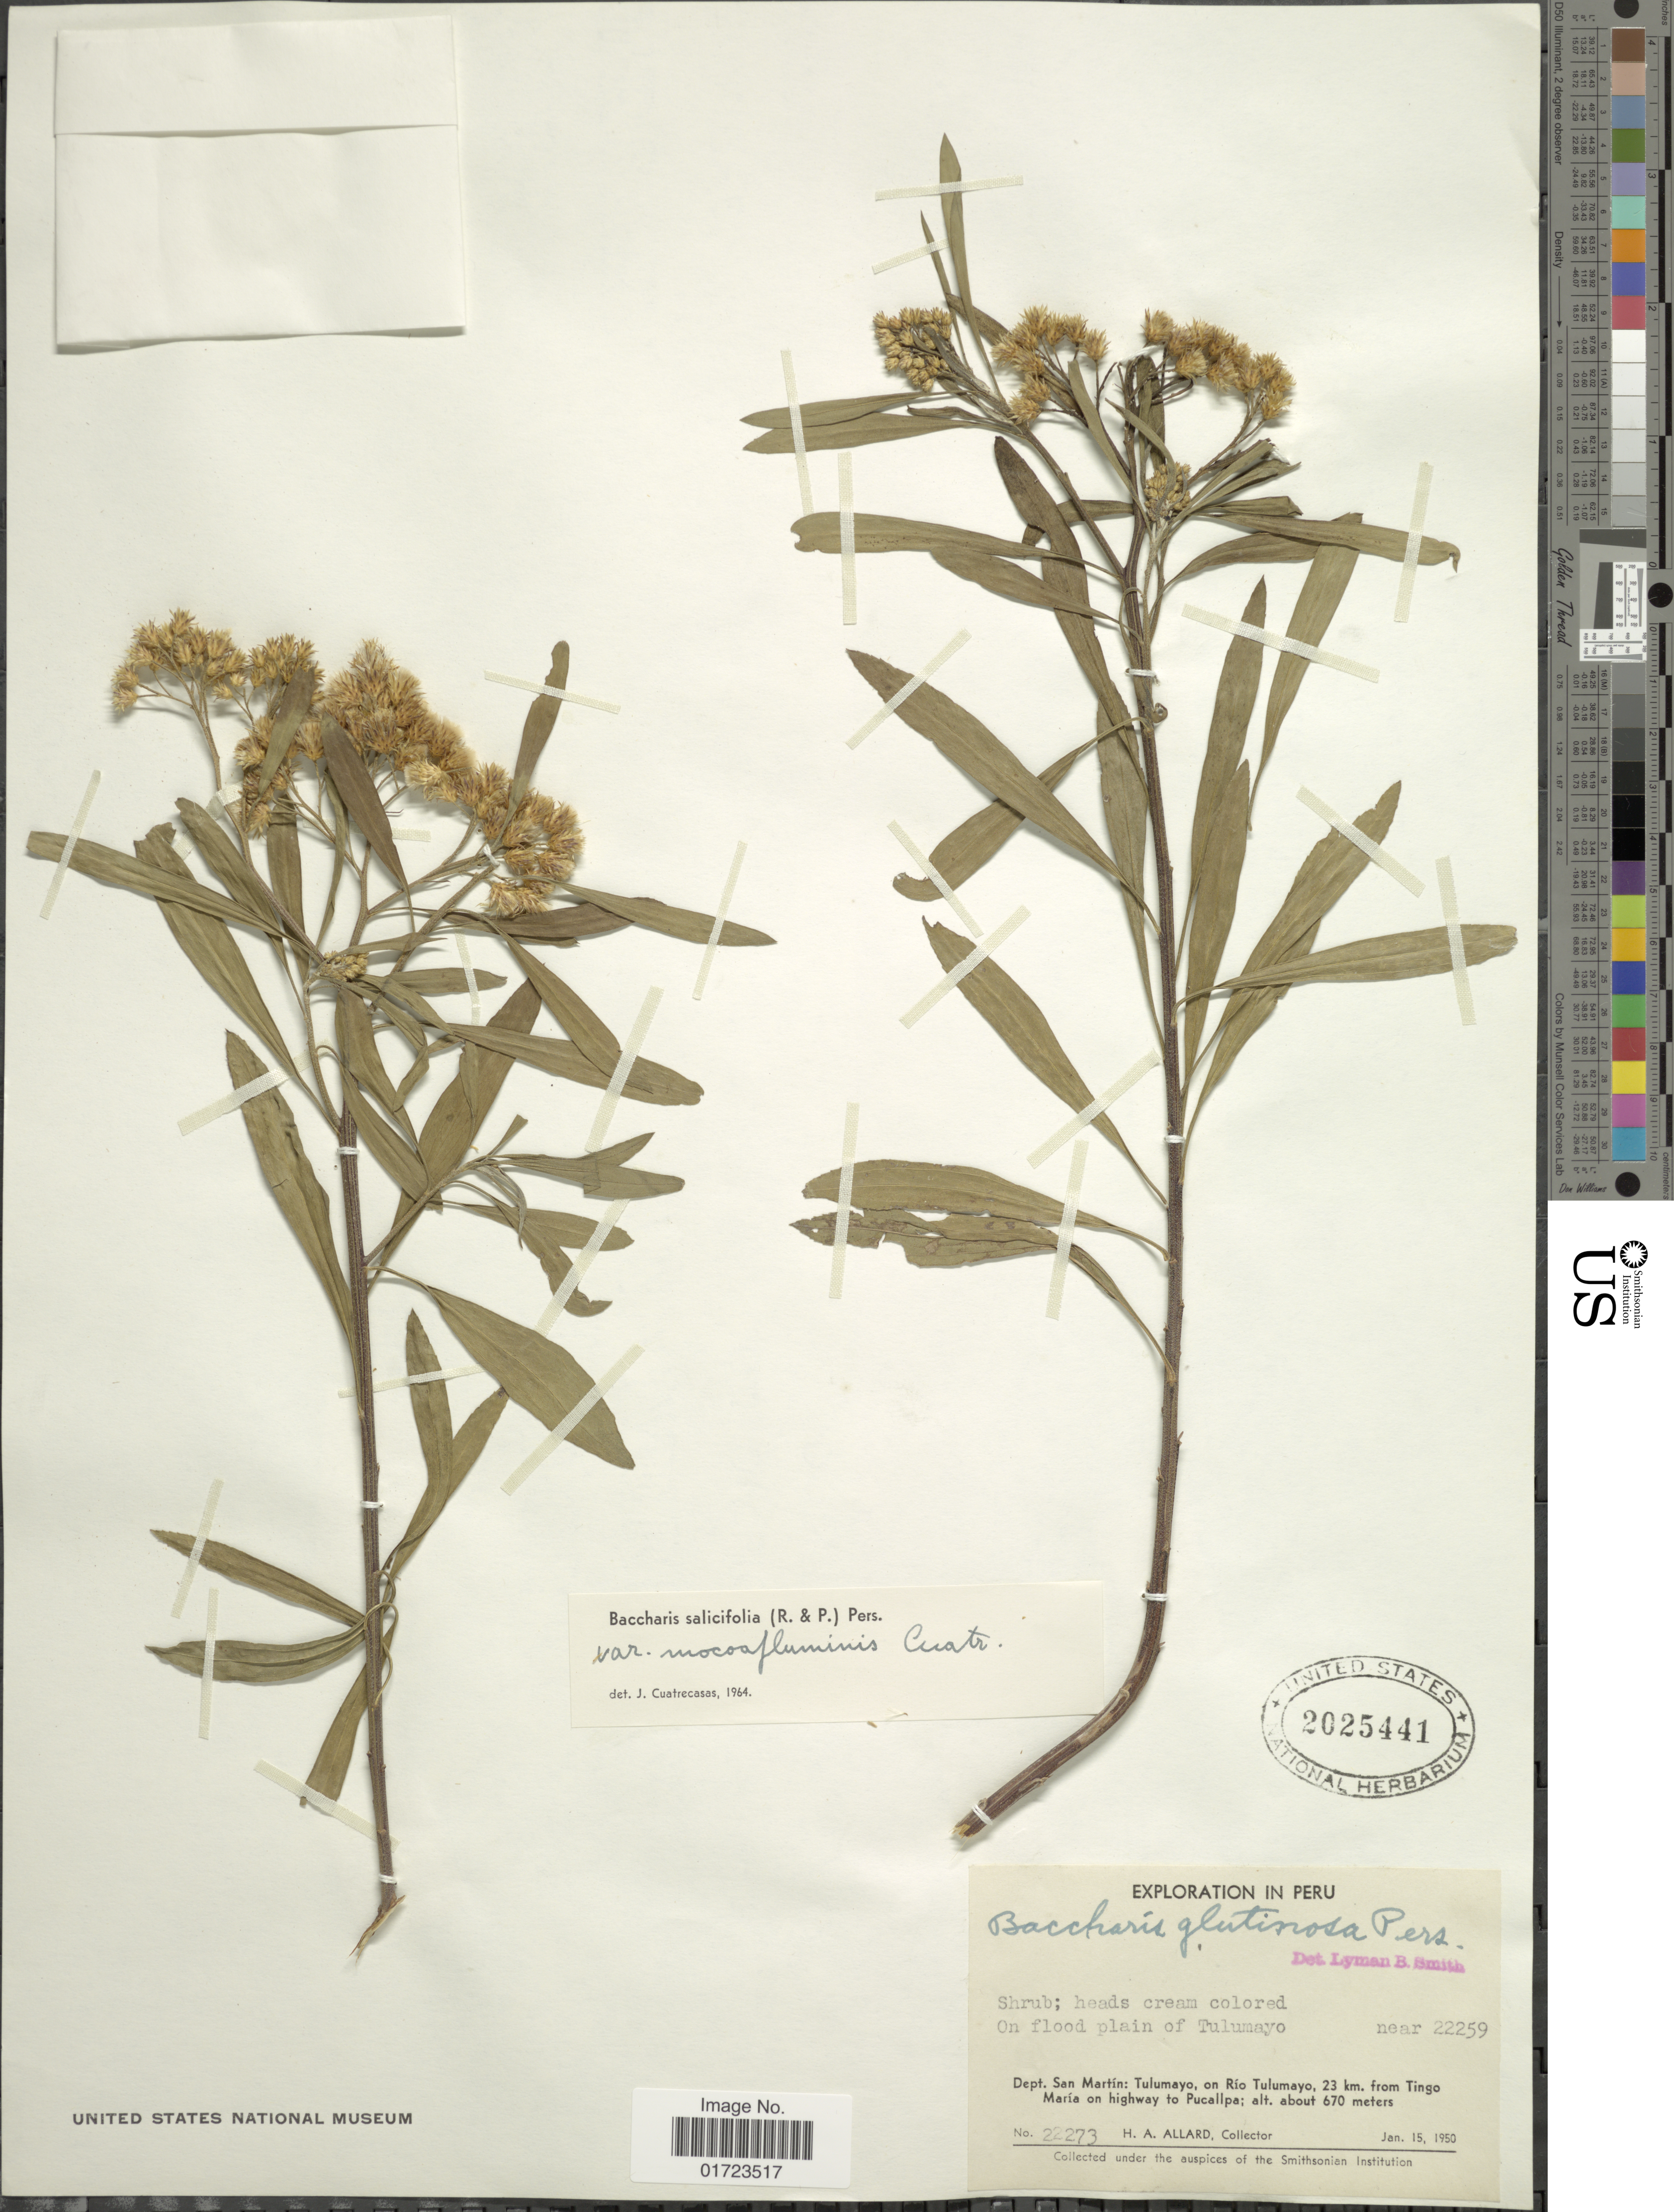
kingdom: Plantae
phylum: Tracheophyta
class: Magnoliopsida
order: Asterales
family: Asteraceae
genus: Baccharis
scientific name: Baccharis salicifolia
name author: (Ruiz & Pav.) Pers.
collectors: H. A. Allard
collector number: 22273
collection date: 1950-01-15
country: Peru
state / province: San Martín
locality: Dept. San Martin: Tulumayo, on Rio Tulumayo, 23 km from Tingo Maria on highway to Pucallpa.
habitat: on flood plain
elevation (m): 670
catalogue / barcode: US 2025441